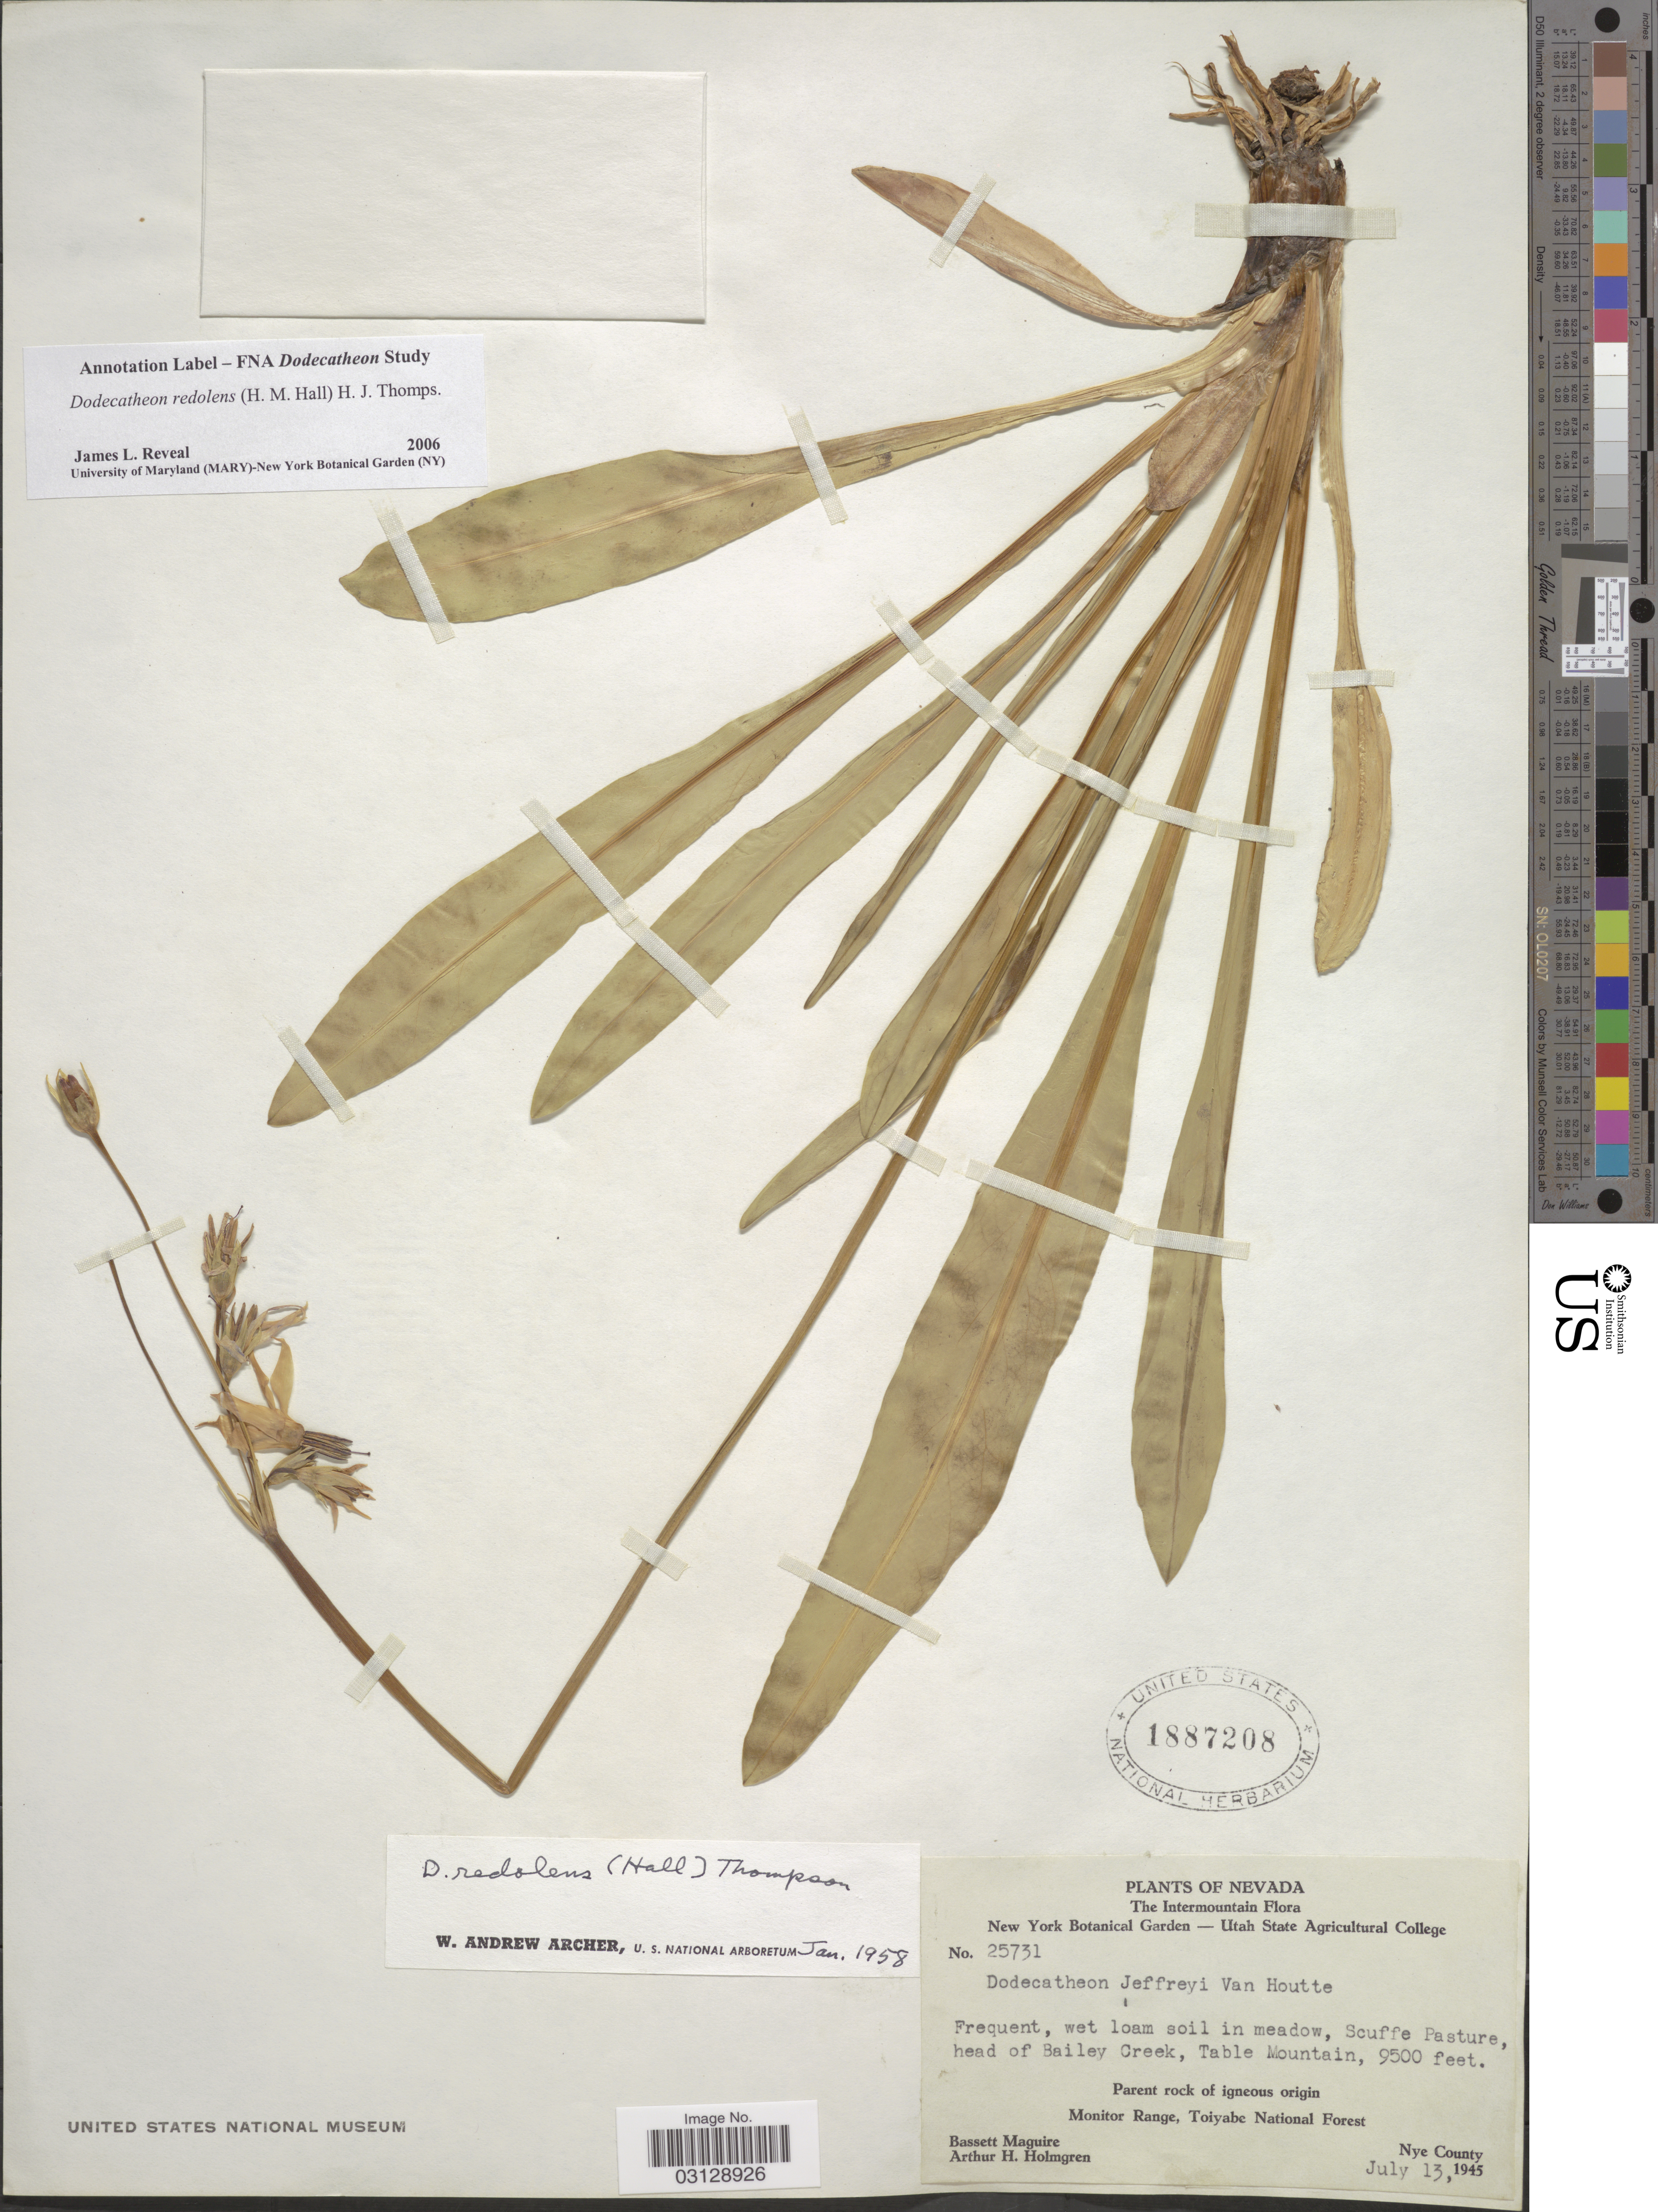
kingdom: Plantae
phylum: Tracheophyta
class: Magnoliopsida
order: Ericales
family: Primulaceae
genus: Dodecatheon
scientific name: Dodecatheon redolens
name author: (H.M. Hall) H.J. Thomps.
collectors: B. Maguire & A. H. Holmgren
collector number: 25731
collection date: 1945-07-13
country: United States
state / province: Nevada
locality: Intermountain. Scuffe Pasture, head of Bailey Creek, Table Mountain. Parent rock of igneous origin. Monitor Range, Toiyabe National Forest. Nye County.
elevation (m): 2896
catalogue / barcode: US 1887208